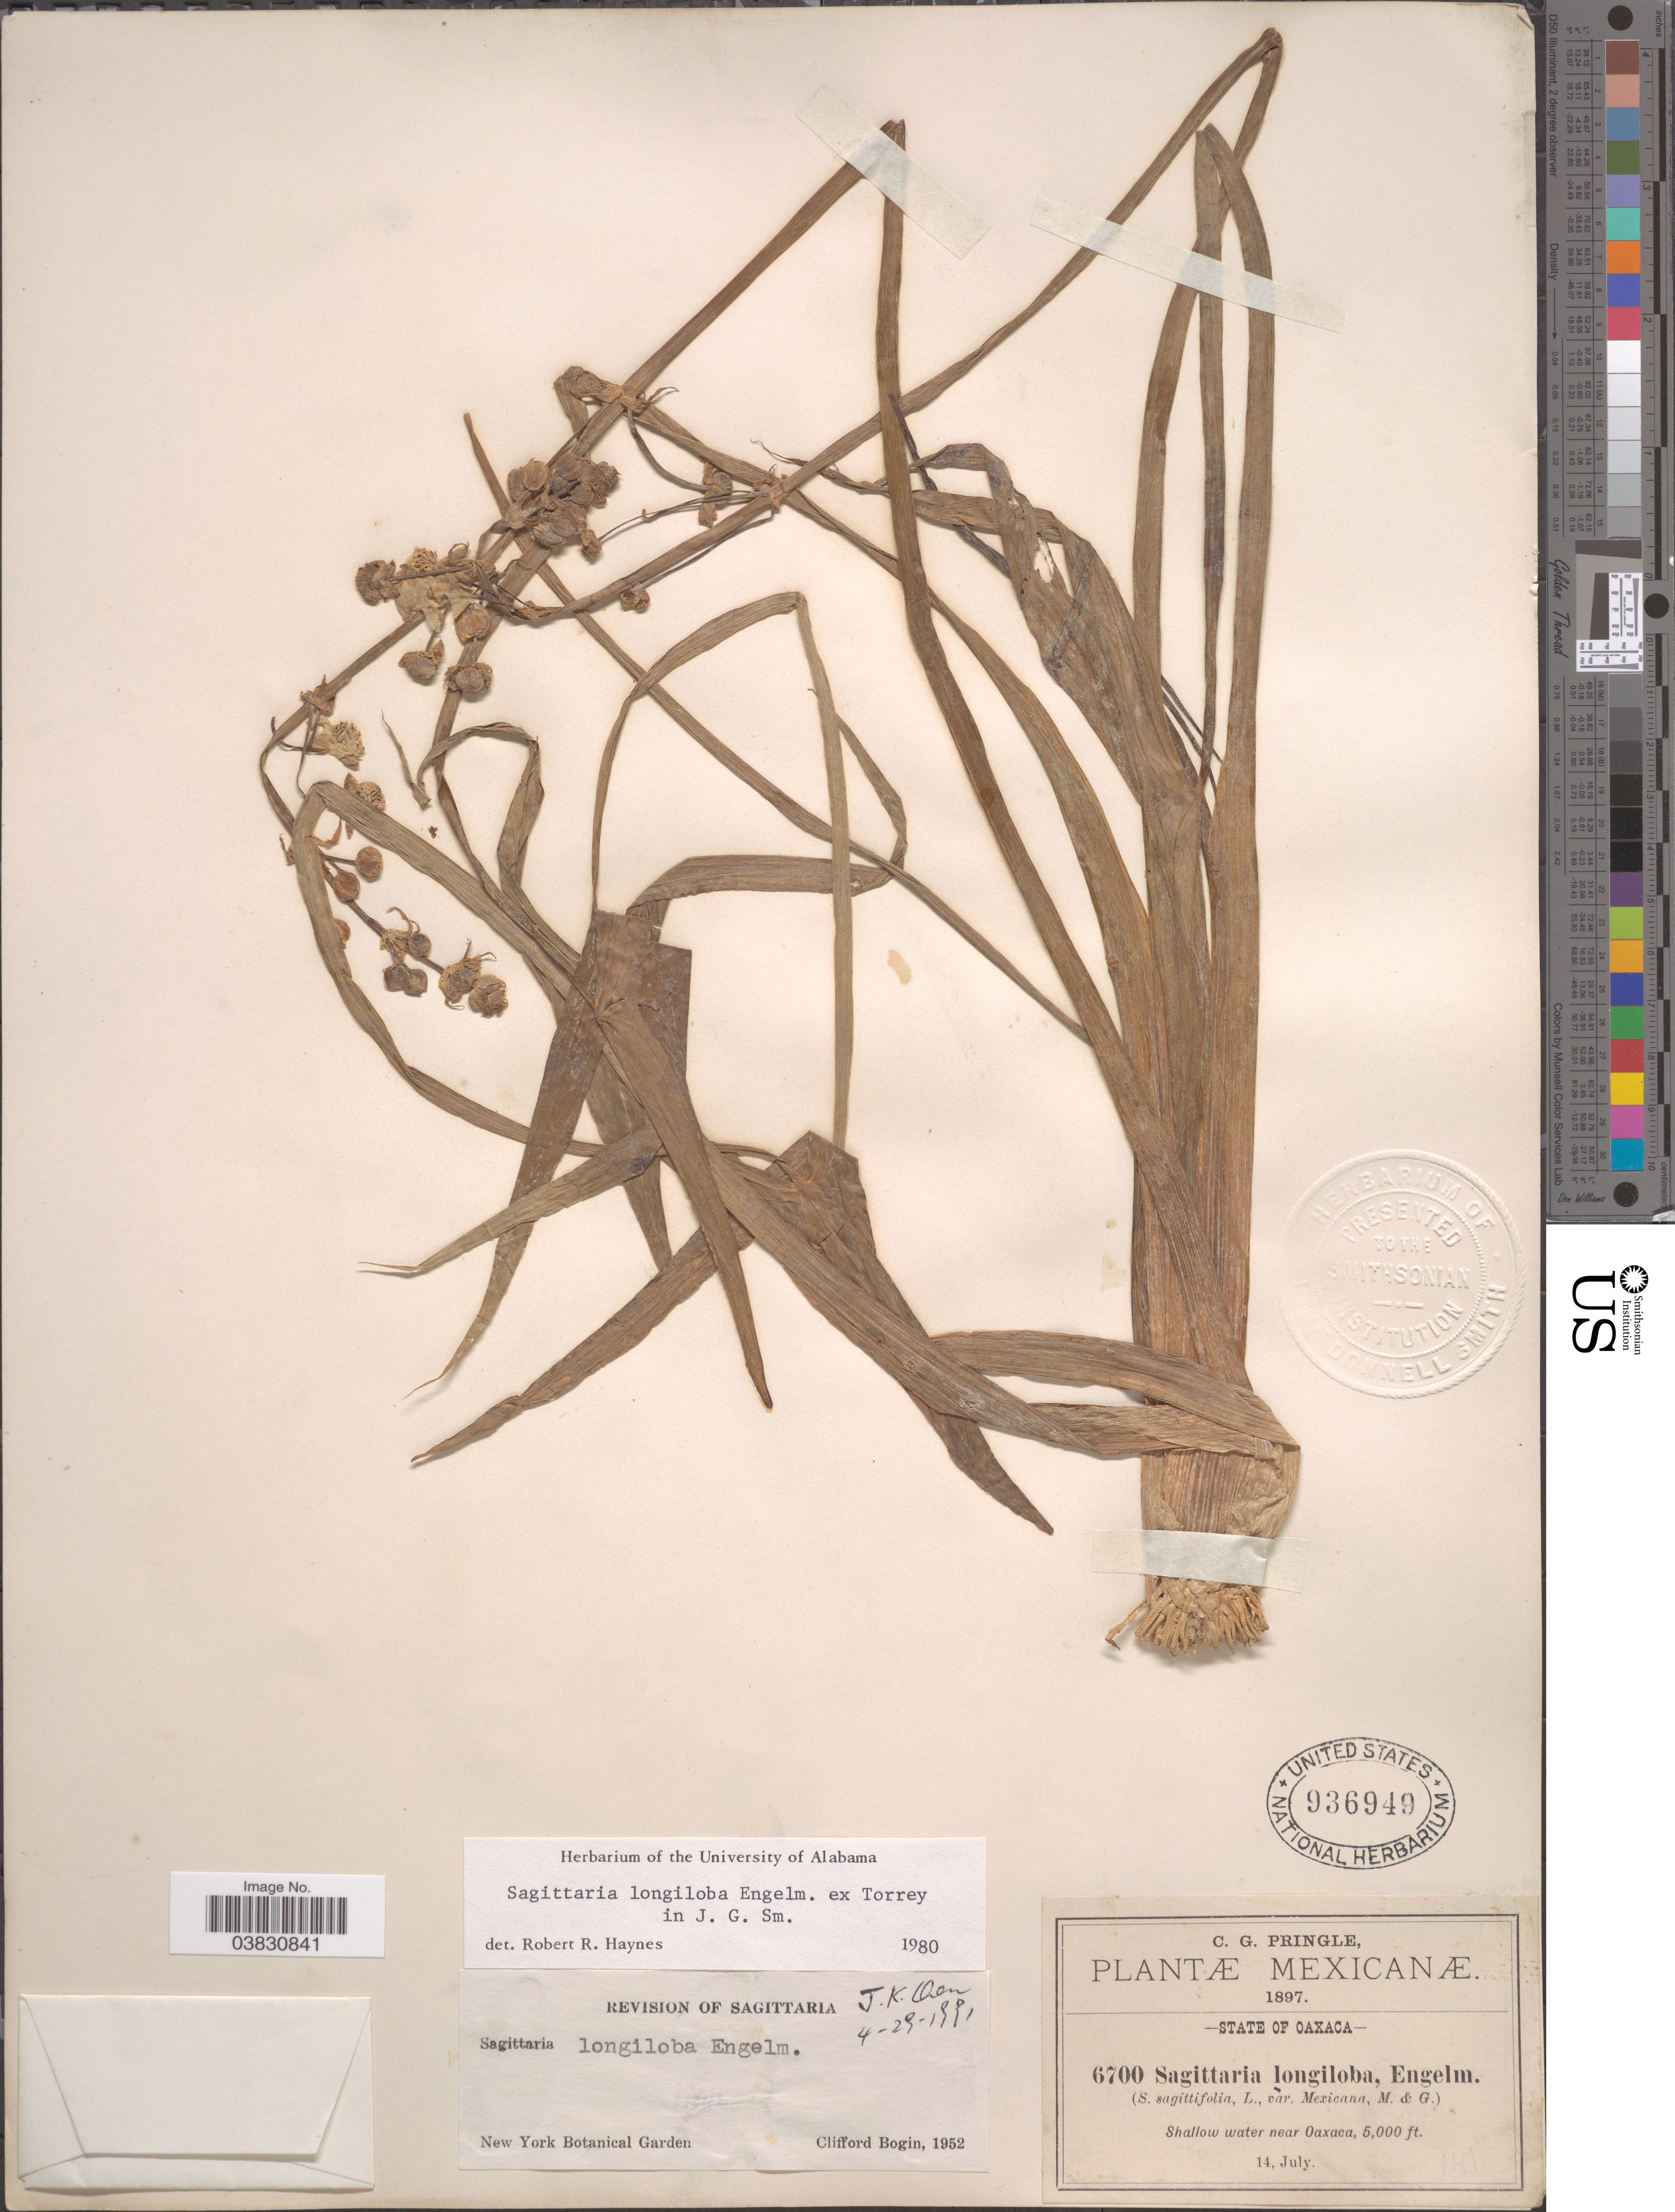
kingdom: Plantae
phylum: Tracheophyta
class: Liliopsida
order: Alismatales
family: Alismataceae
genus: Sagittaria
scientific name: Sagittaria longiloba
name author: Engelm. ex J.G. Sm.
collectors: C. G. Pringle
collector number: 6700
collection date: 1897-07-14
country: Mexico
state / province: Oaxaca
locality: Shallow water near Oaxaca.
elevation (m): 1524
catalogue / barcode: US 936949